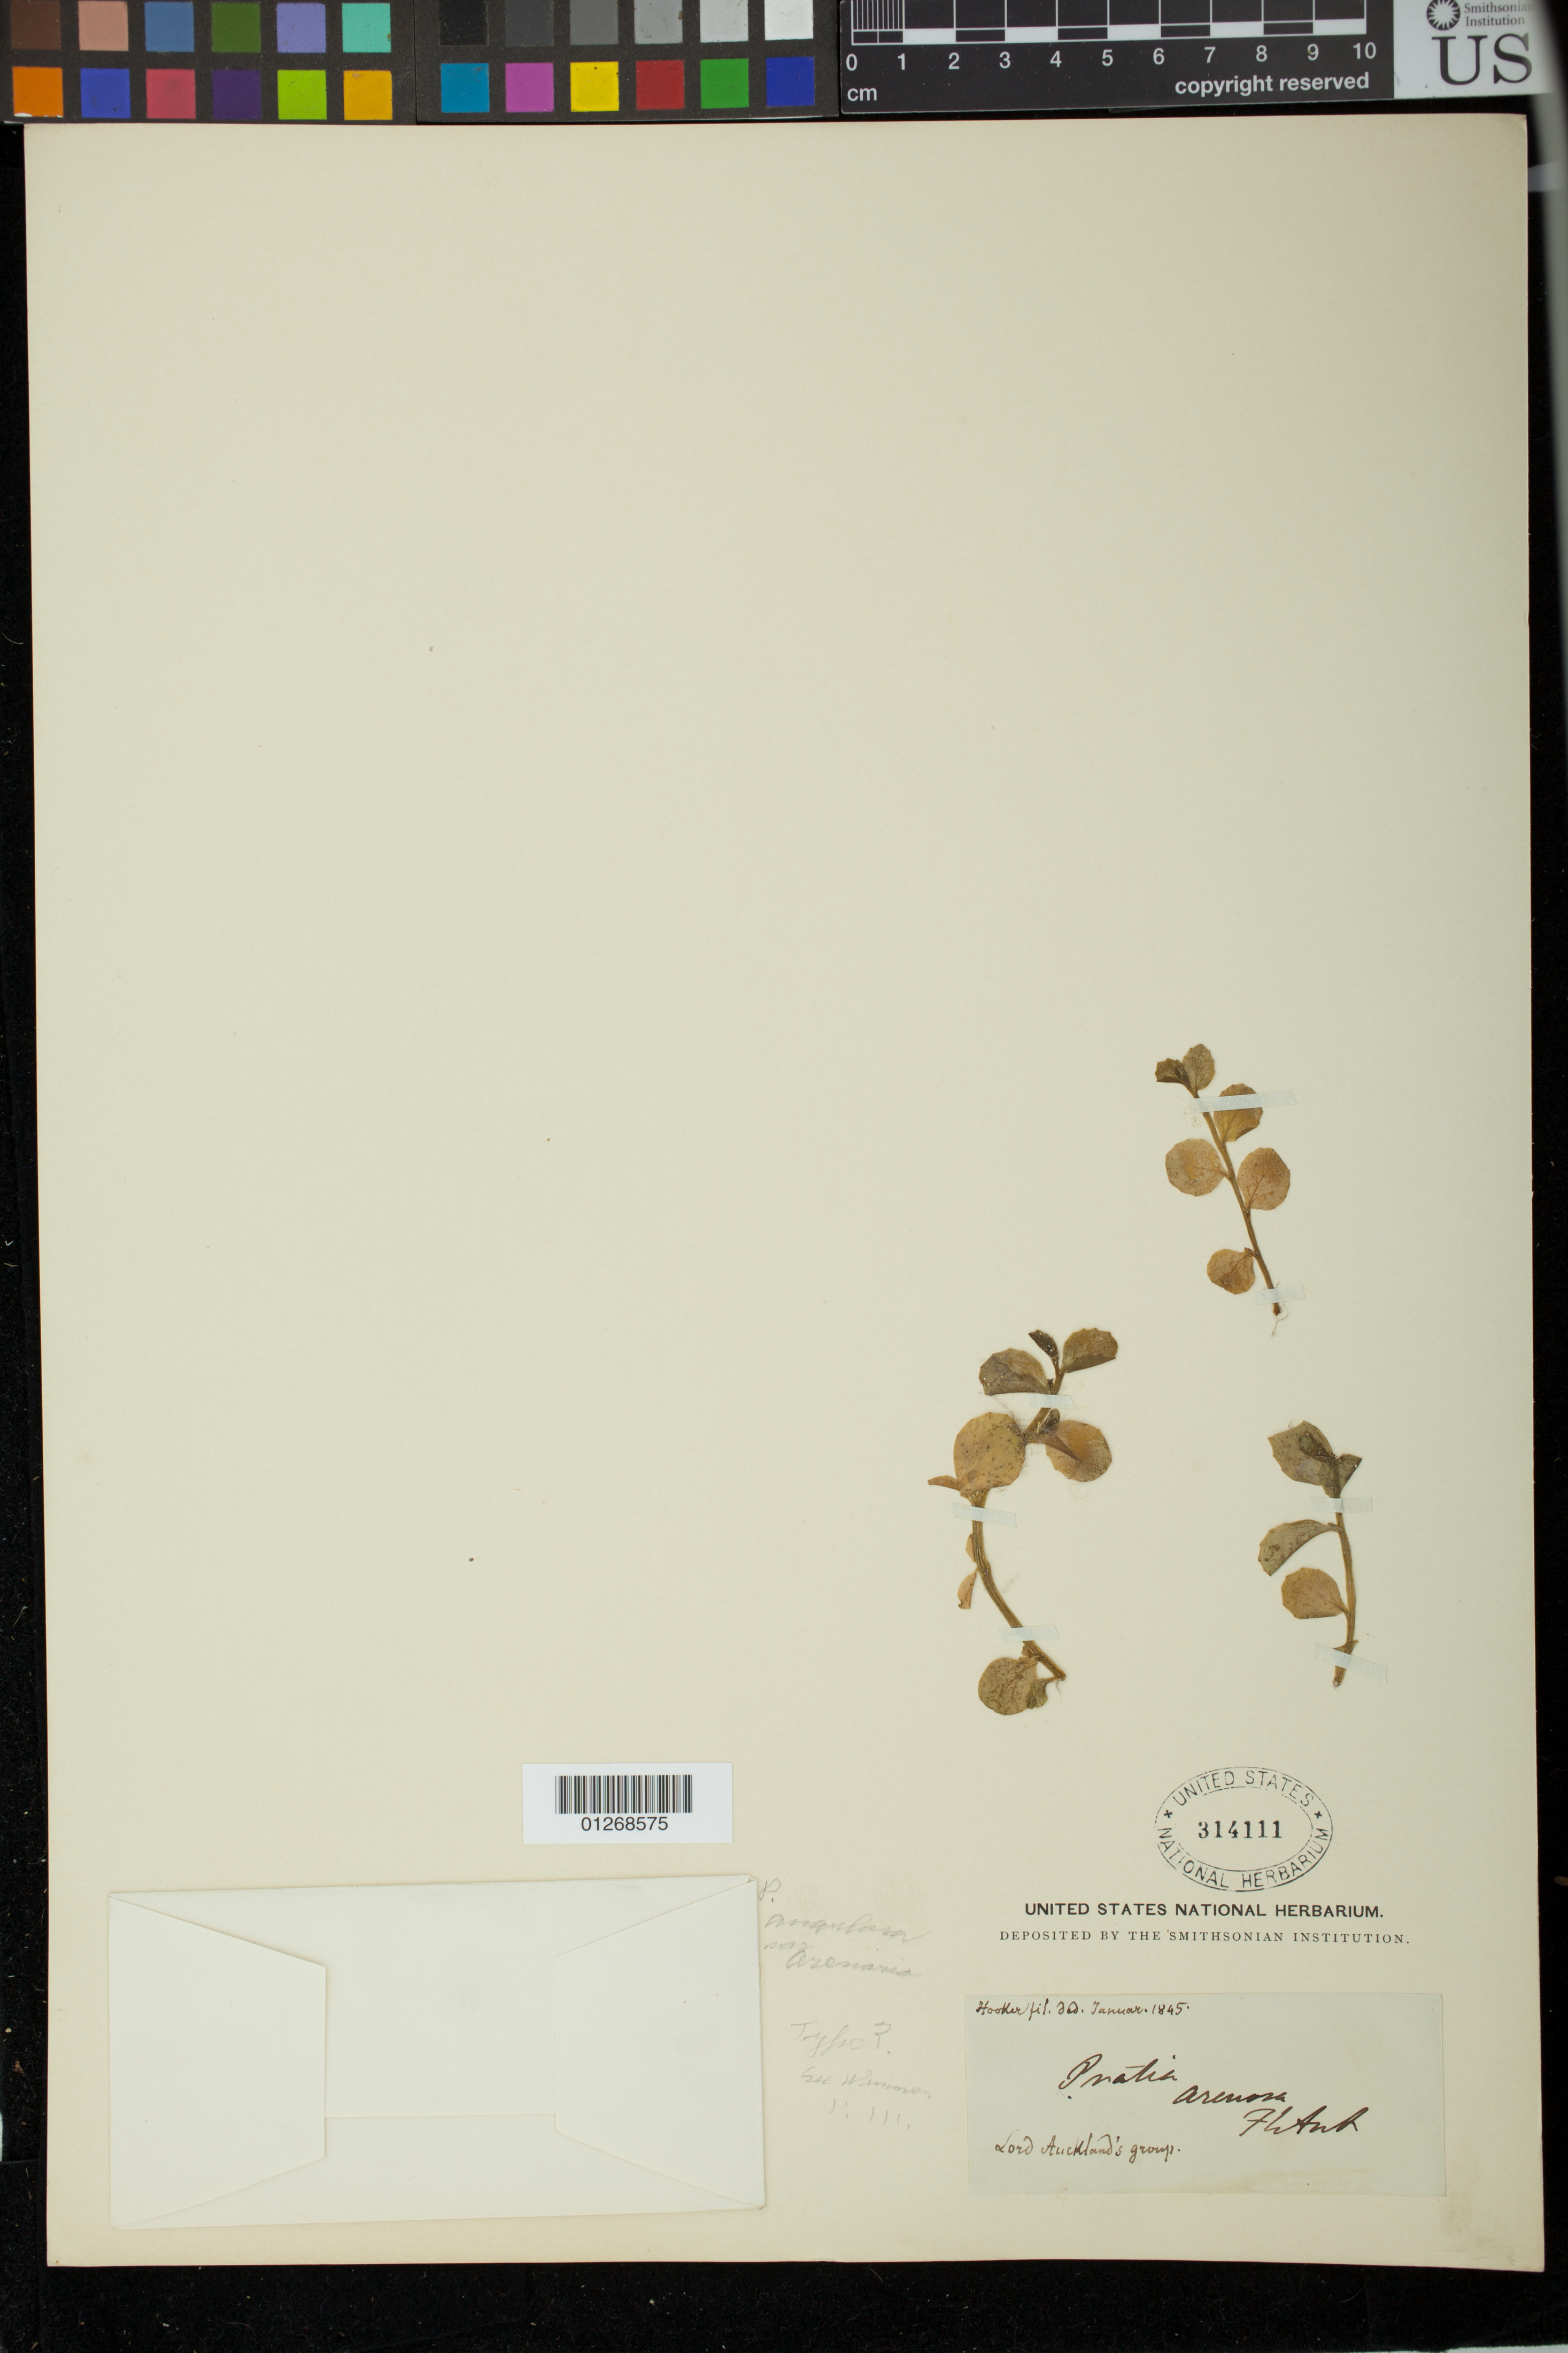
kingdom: Plantae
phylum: Tracheophyta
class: Magnoliopsida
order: Asterales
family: Campanulaceae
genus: Pratia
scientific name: Pratia arenaria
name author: Hook. f.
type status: Possible Type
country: New Zealand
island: Auckland Islands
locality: Lord Auckland's group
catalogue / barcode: US 314111